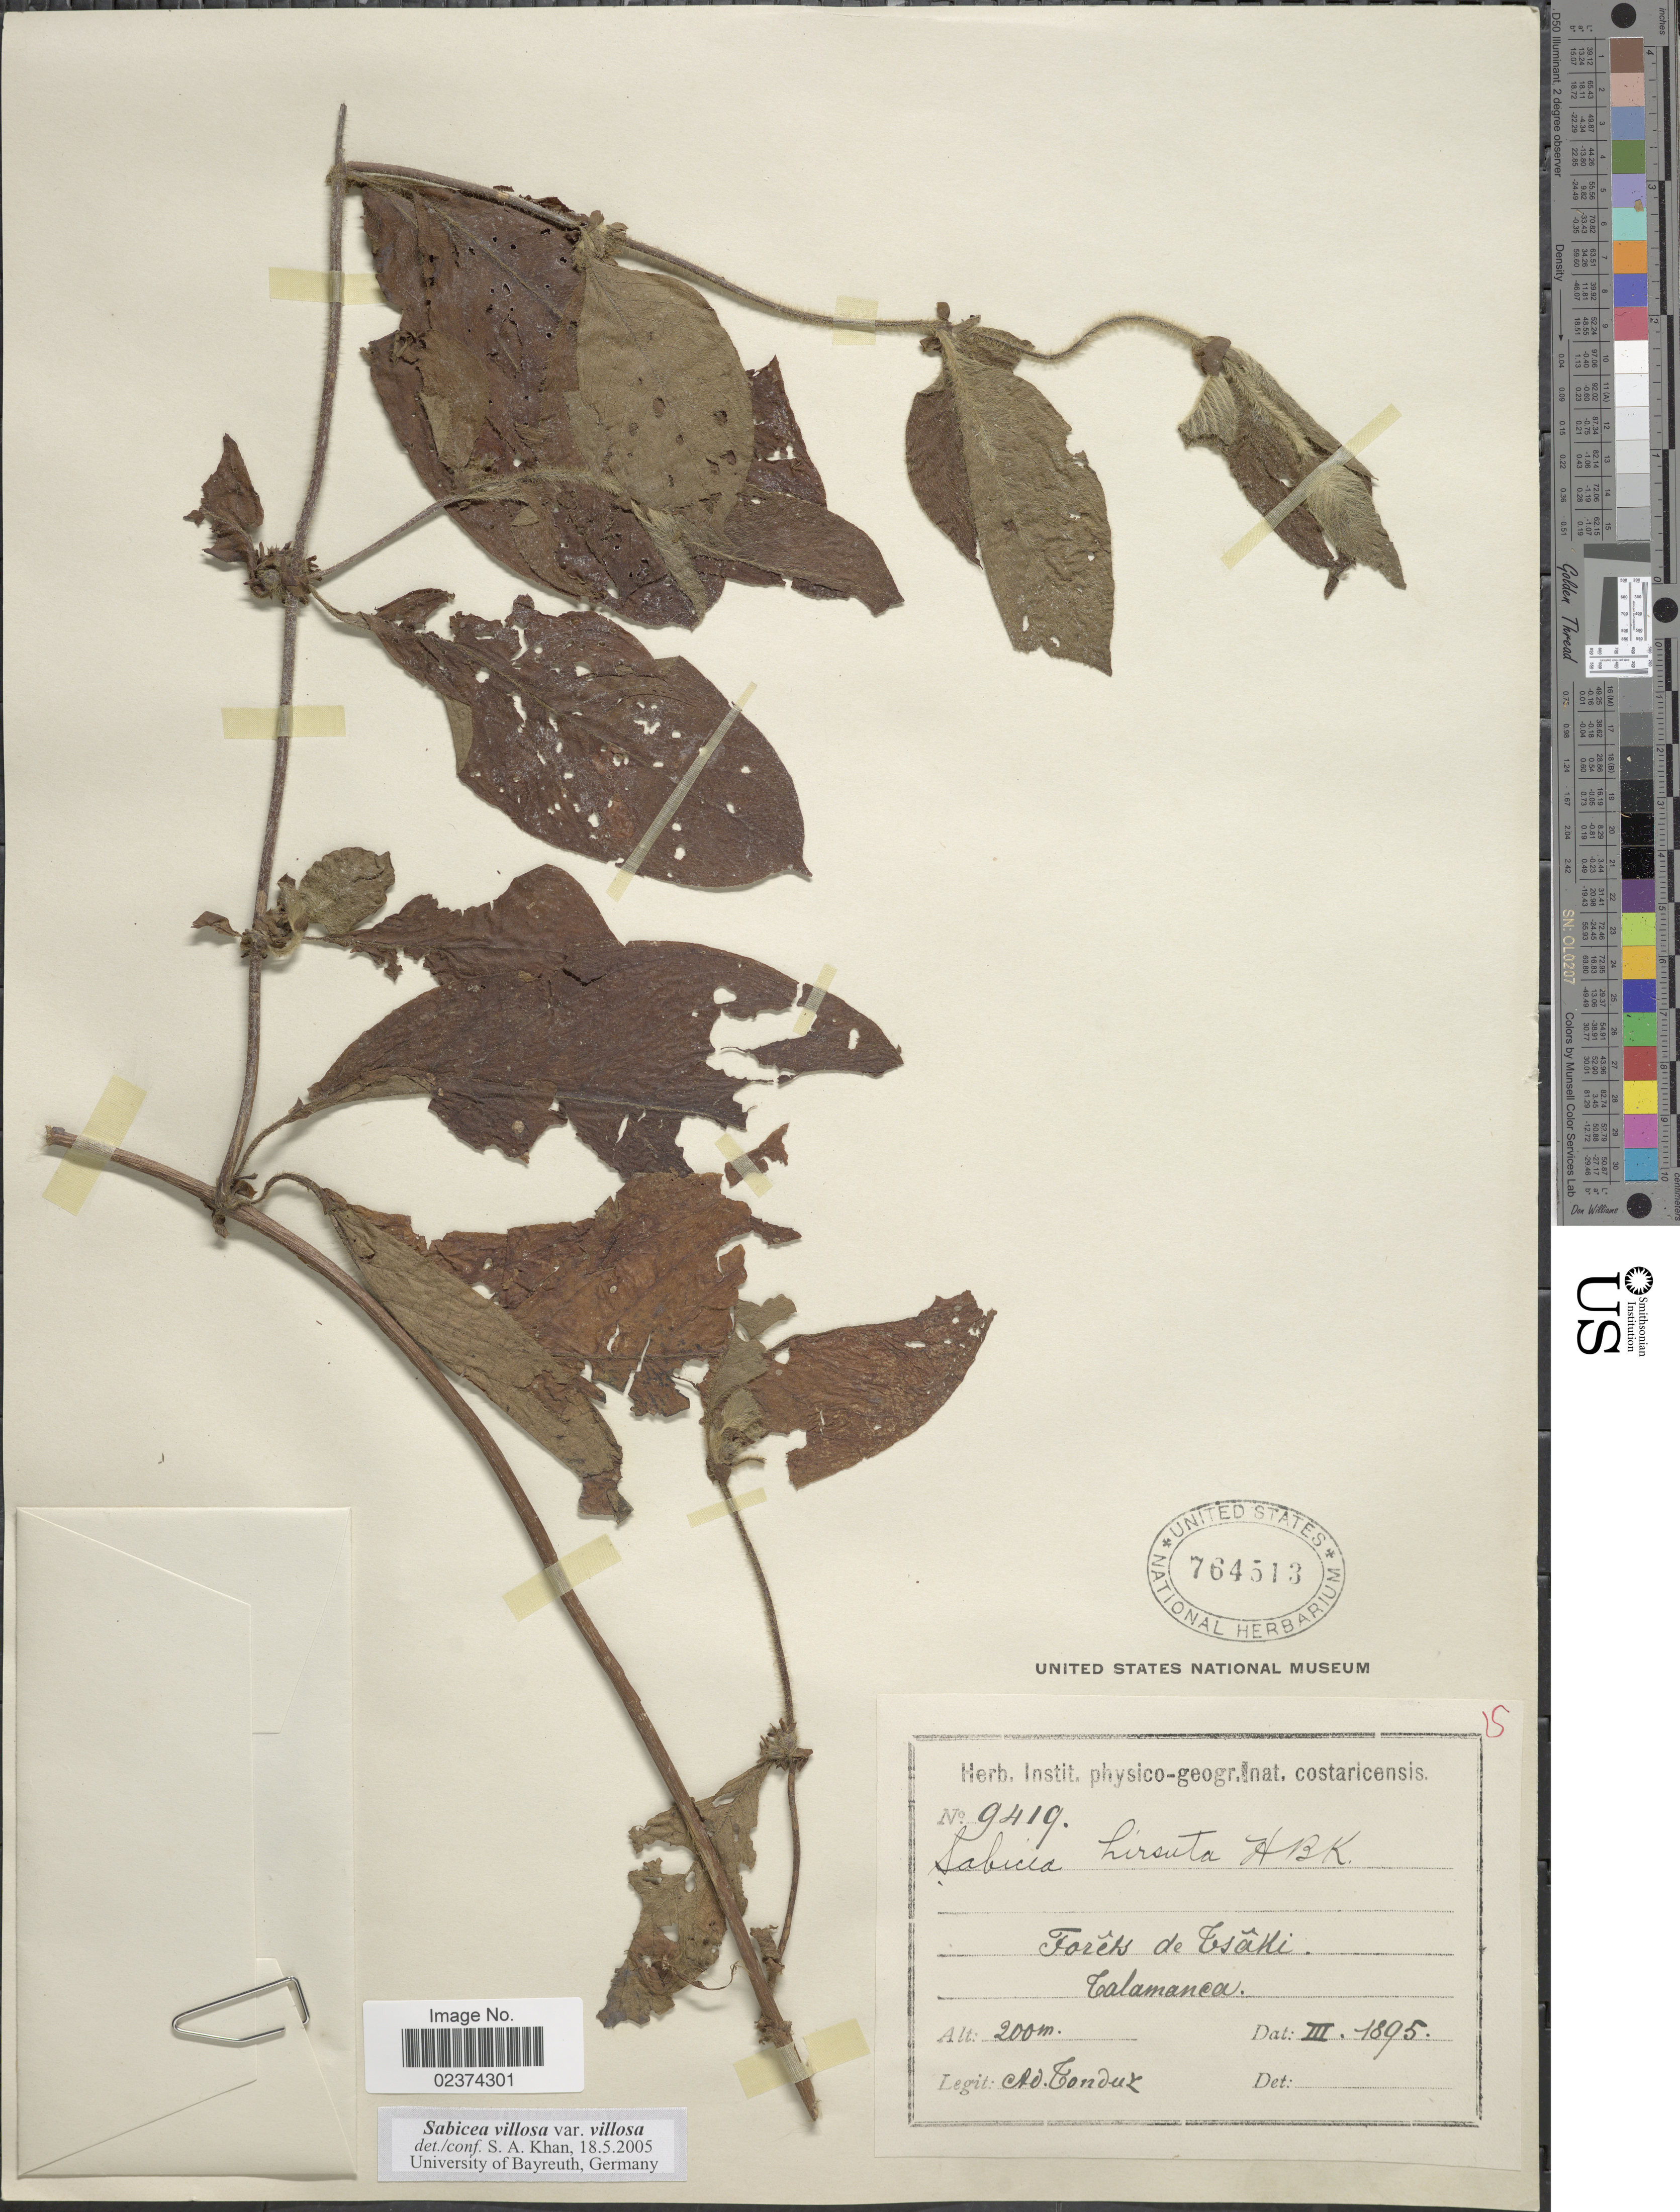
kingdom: Plantae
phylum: Tracheophyta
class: Magnoliopsida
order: Gentianales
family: Rubiaceae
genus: Sabicea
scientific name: Sabicea hirsuta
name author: Kunth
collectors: A. Tonduz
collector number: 9419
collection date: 1895-03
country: Costa Rica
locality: Forêts de Tsâki, Talamanca.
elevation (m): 200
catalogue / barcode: US 764513